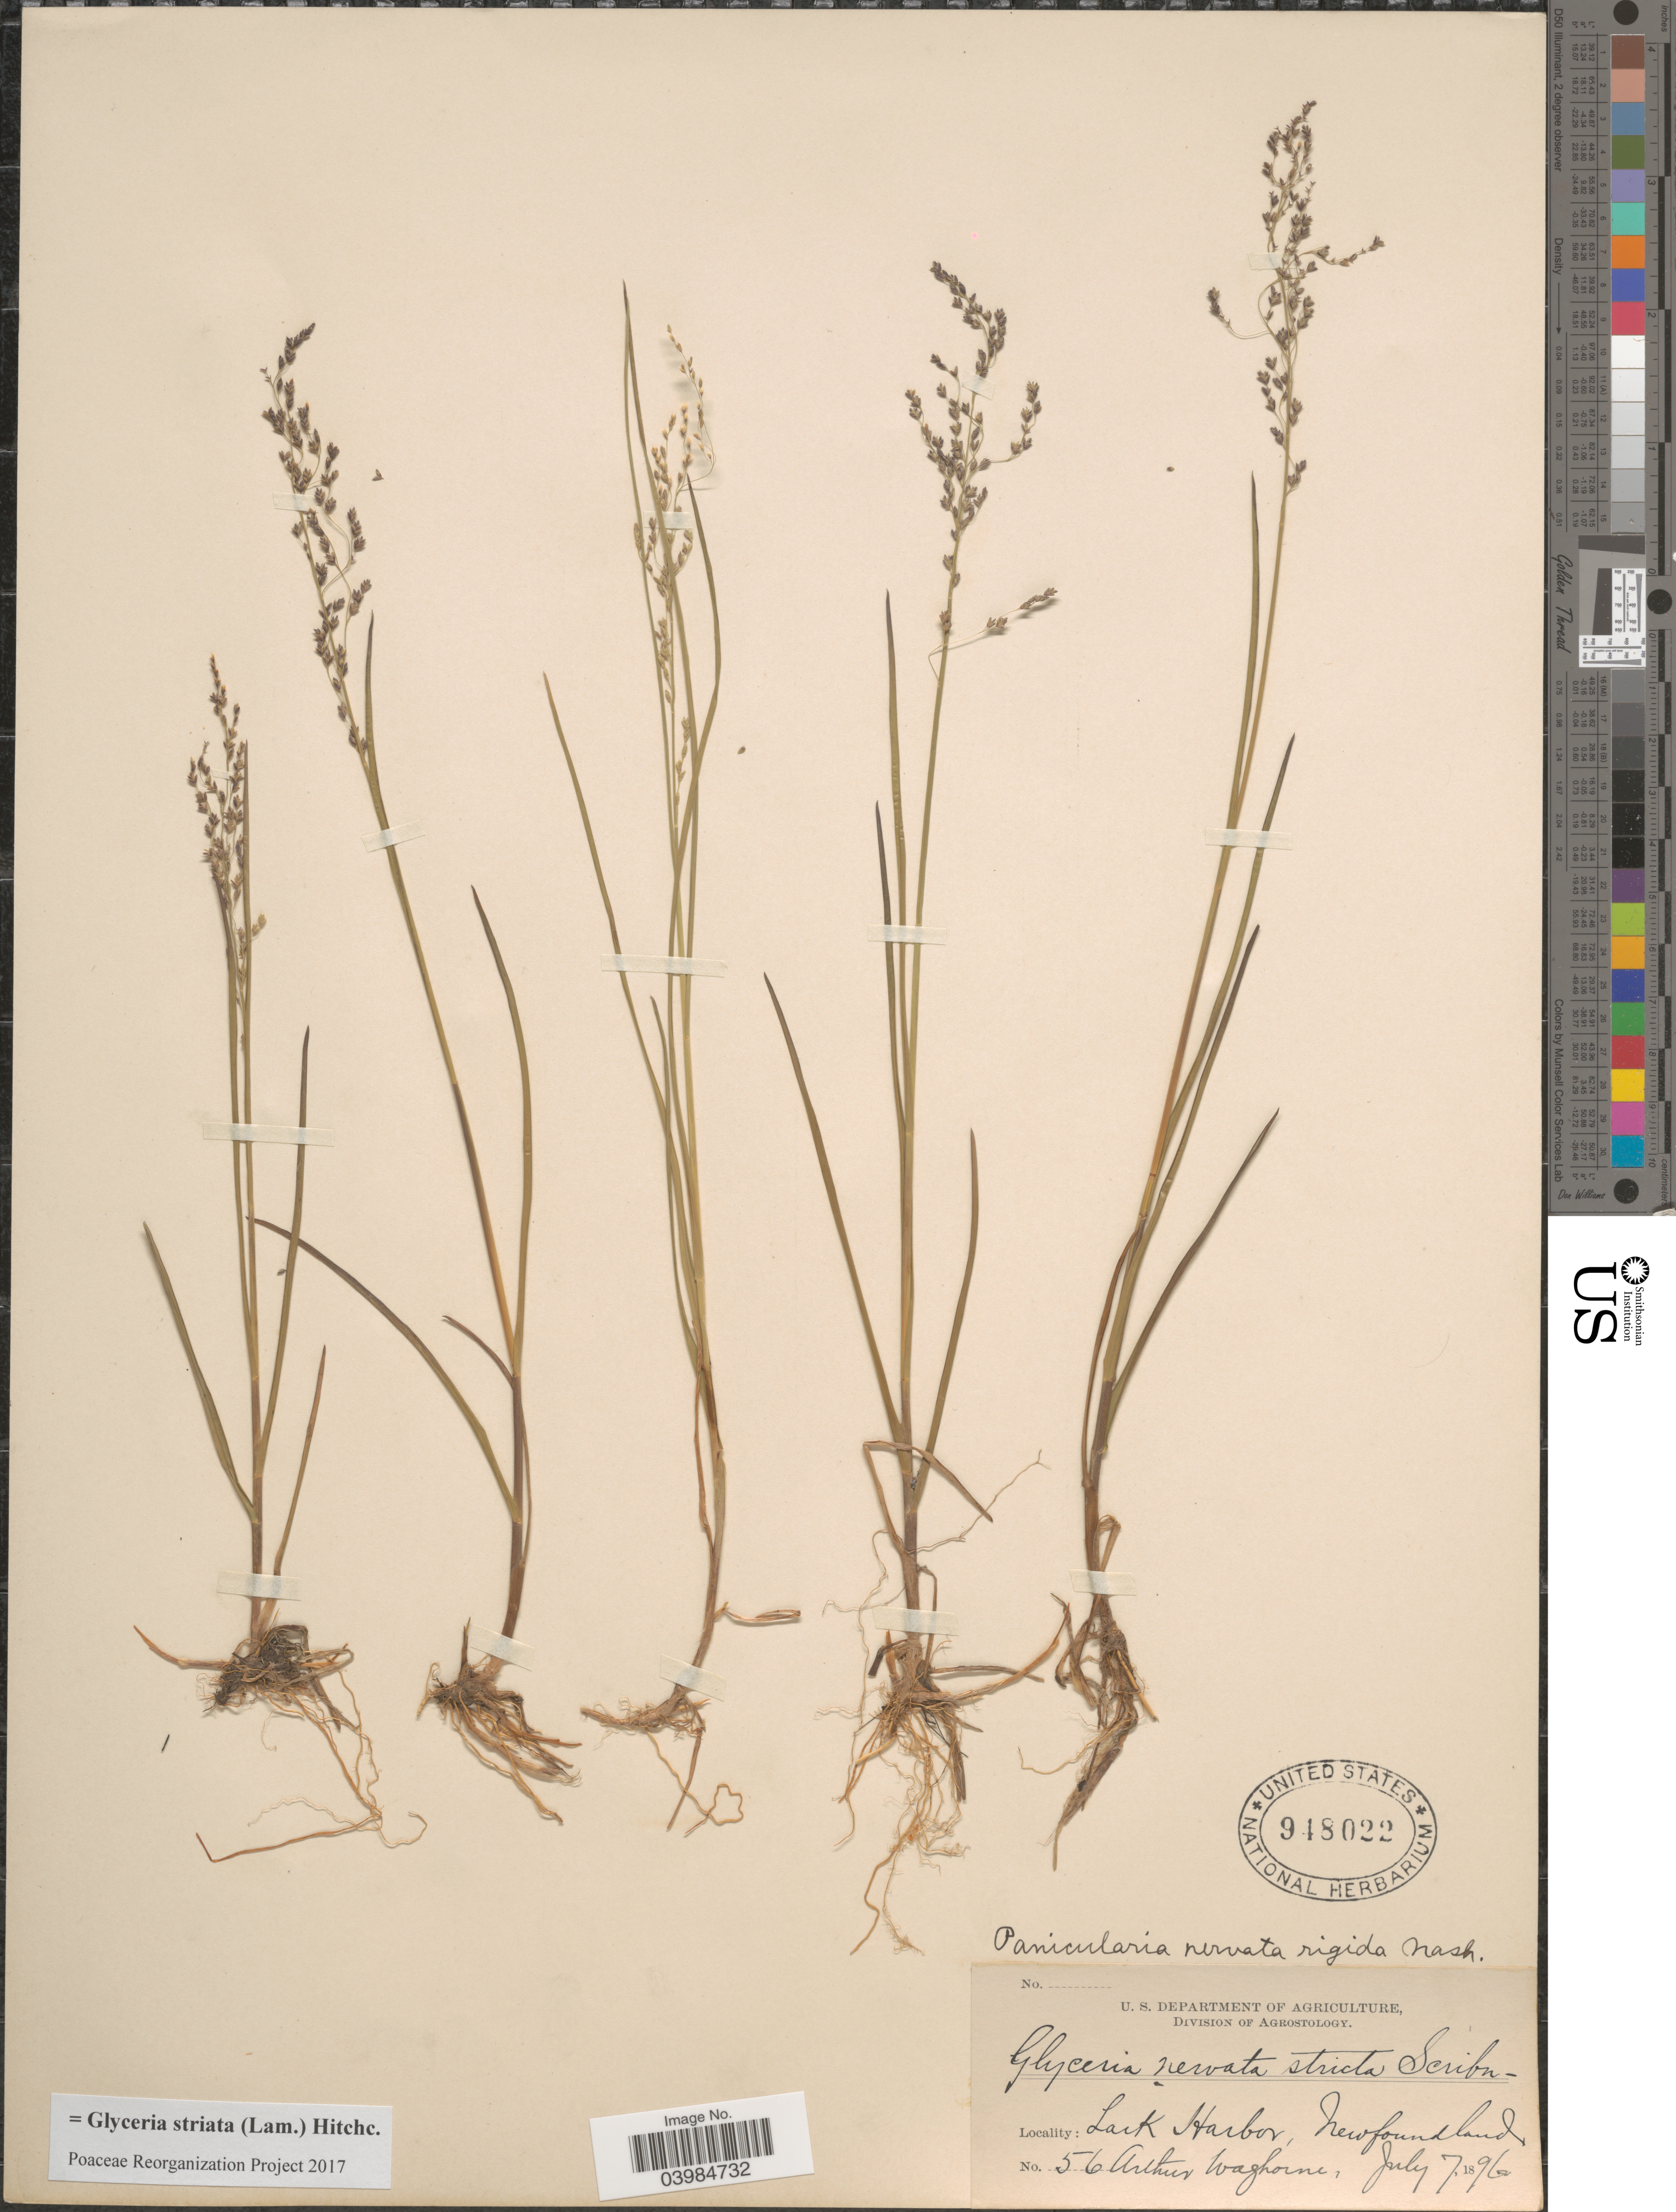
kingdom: Plantae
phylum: Tracheophyta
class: Liliopsida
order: Poales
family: Poaceae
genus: Glyceria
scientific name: Glyceria striata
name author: (Lam.) Hitchc.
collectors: A. Waghorne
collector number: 56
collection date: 1896-07-07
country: Canada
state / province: Newfoundland and Labrador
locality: Lack Harbor.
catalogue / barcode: US 948022